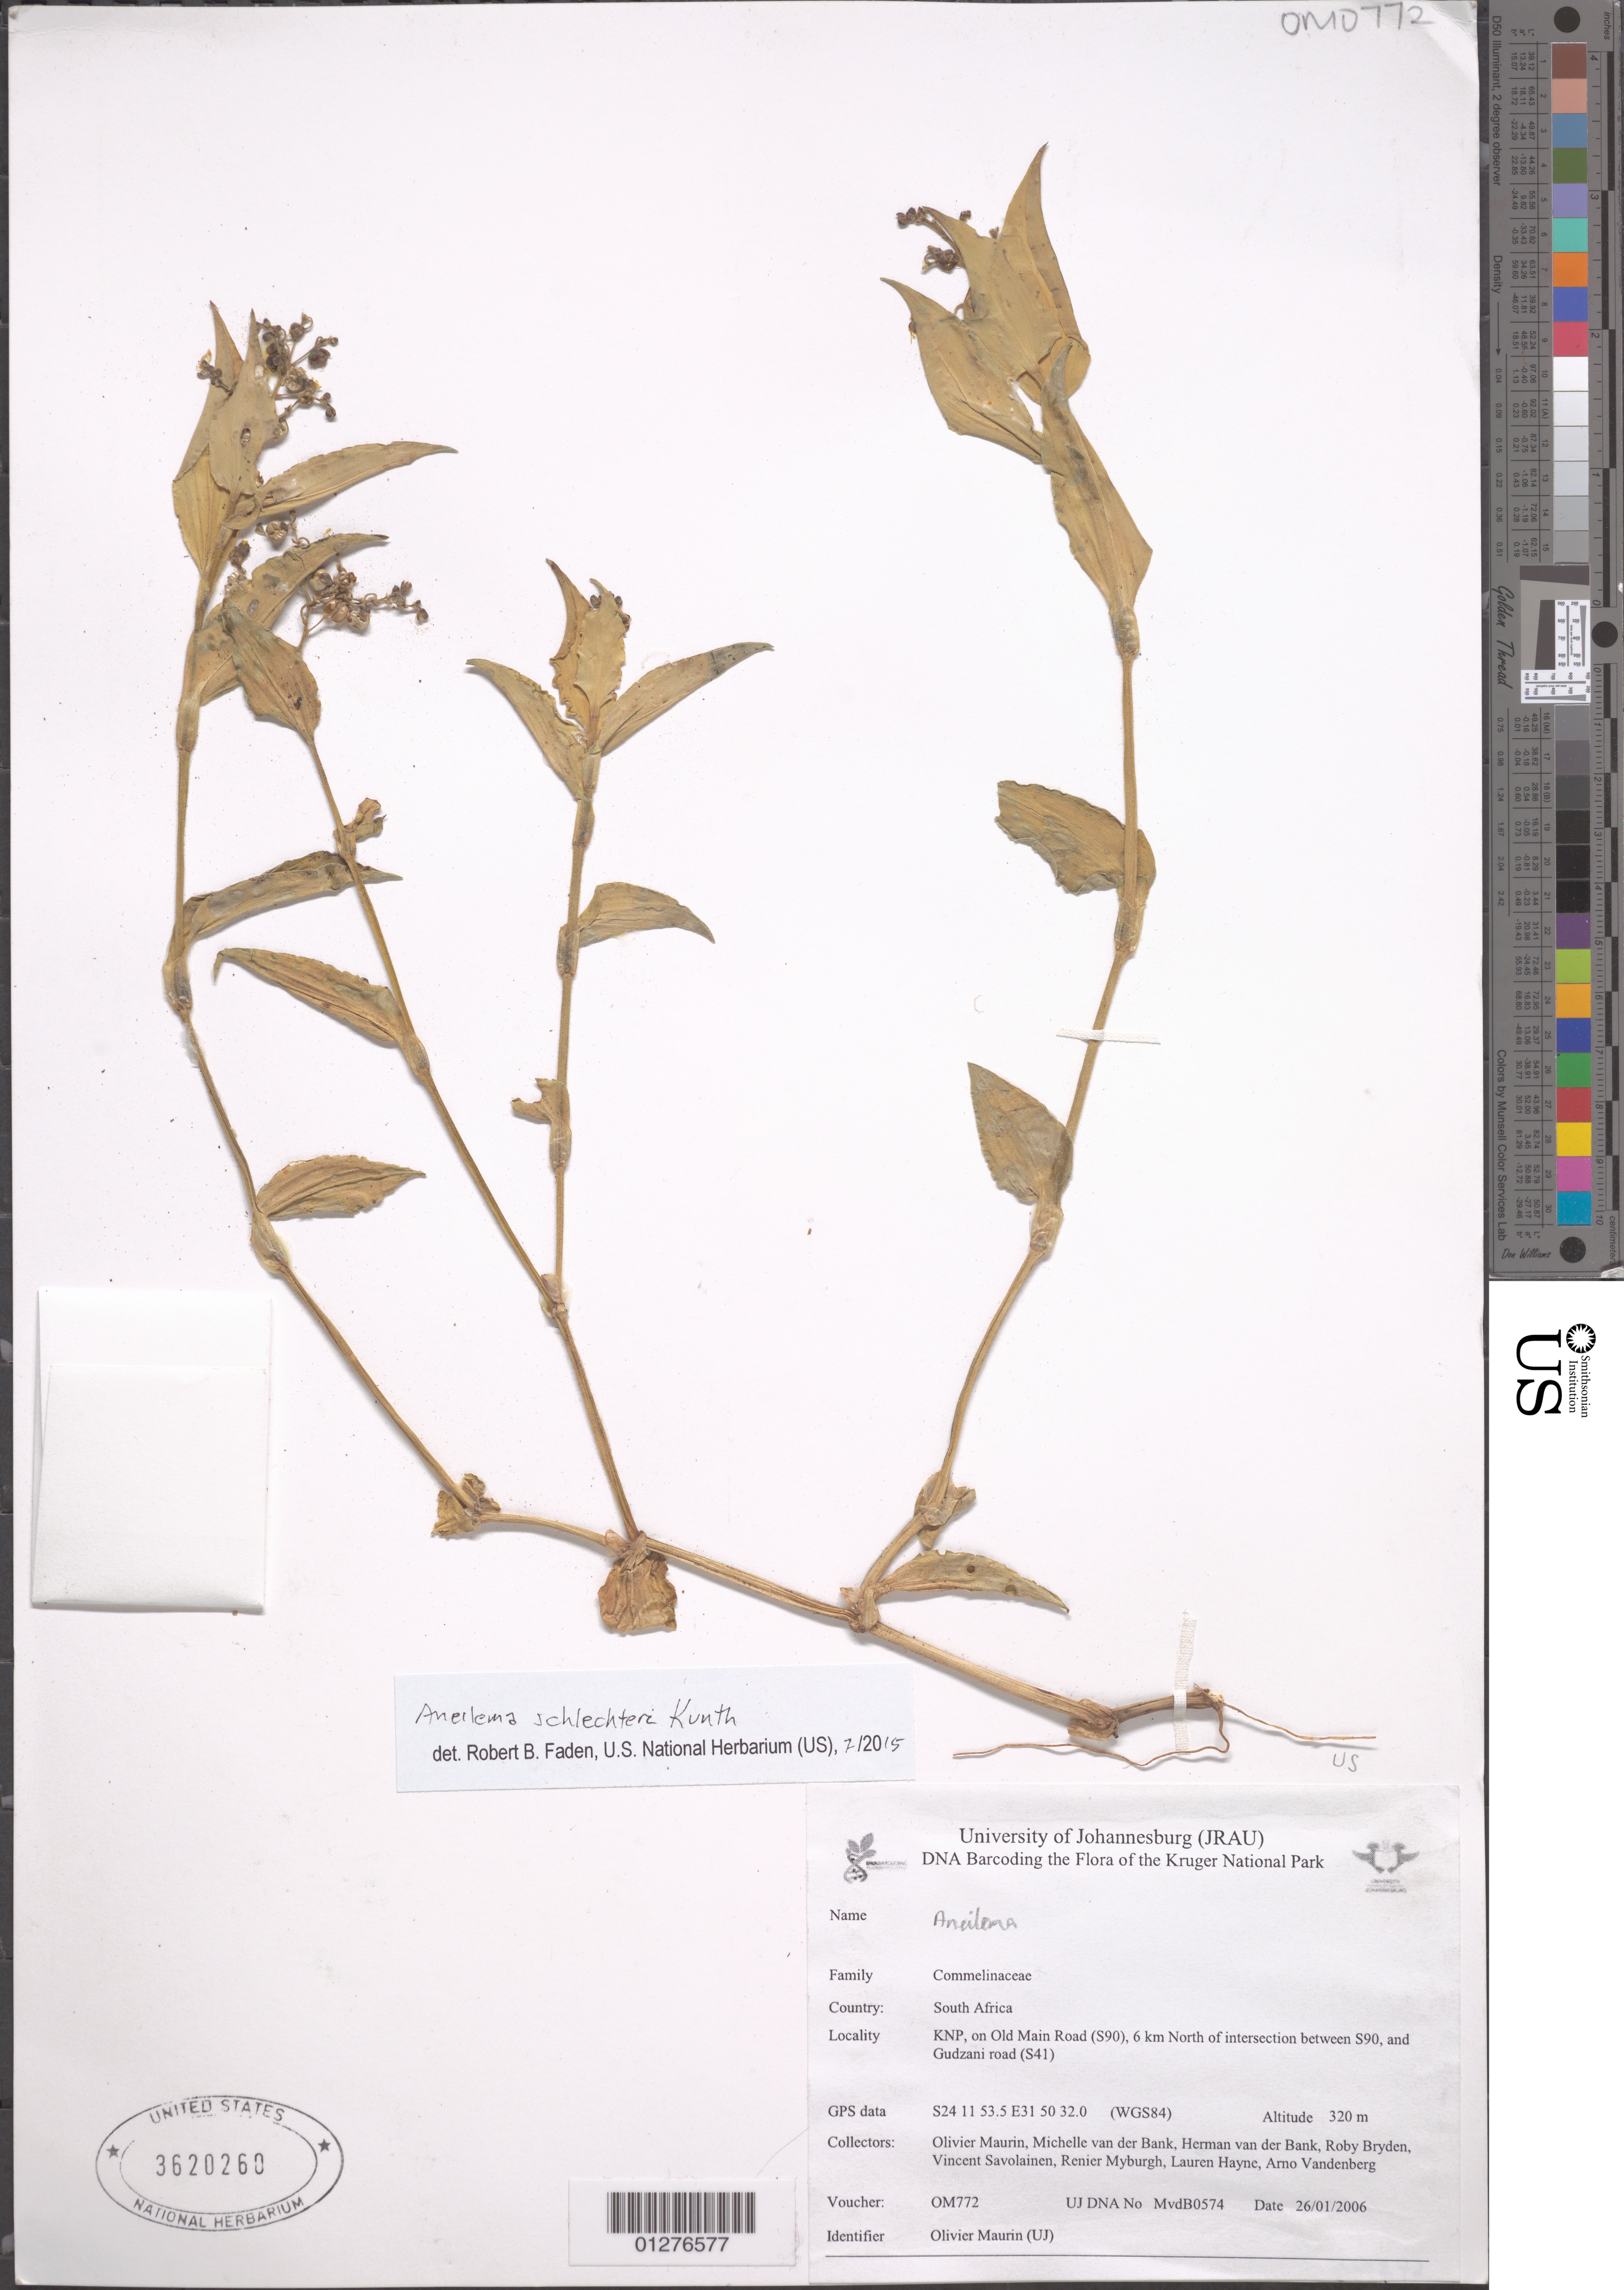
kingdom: Plantae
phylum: Tracheophyta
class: Liliopsida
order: Commelinales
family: Commelinaceae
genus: Aneilema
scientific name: Aneilema schlechteri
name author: Kunth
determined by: Faden, Robert B., (US), Smithsonian Institution - National Museum of Natural History (UNITED STATES)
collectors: O. Maurin et al.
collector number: OM772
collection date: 2006-01-26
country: South Africa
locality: KNP, on Old Main Road (S90), 6 km North of intersection between S90, and Gudzani road (S41)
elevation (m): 320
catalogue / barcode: US 3620260